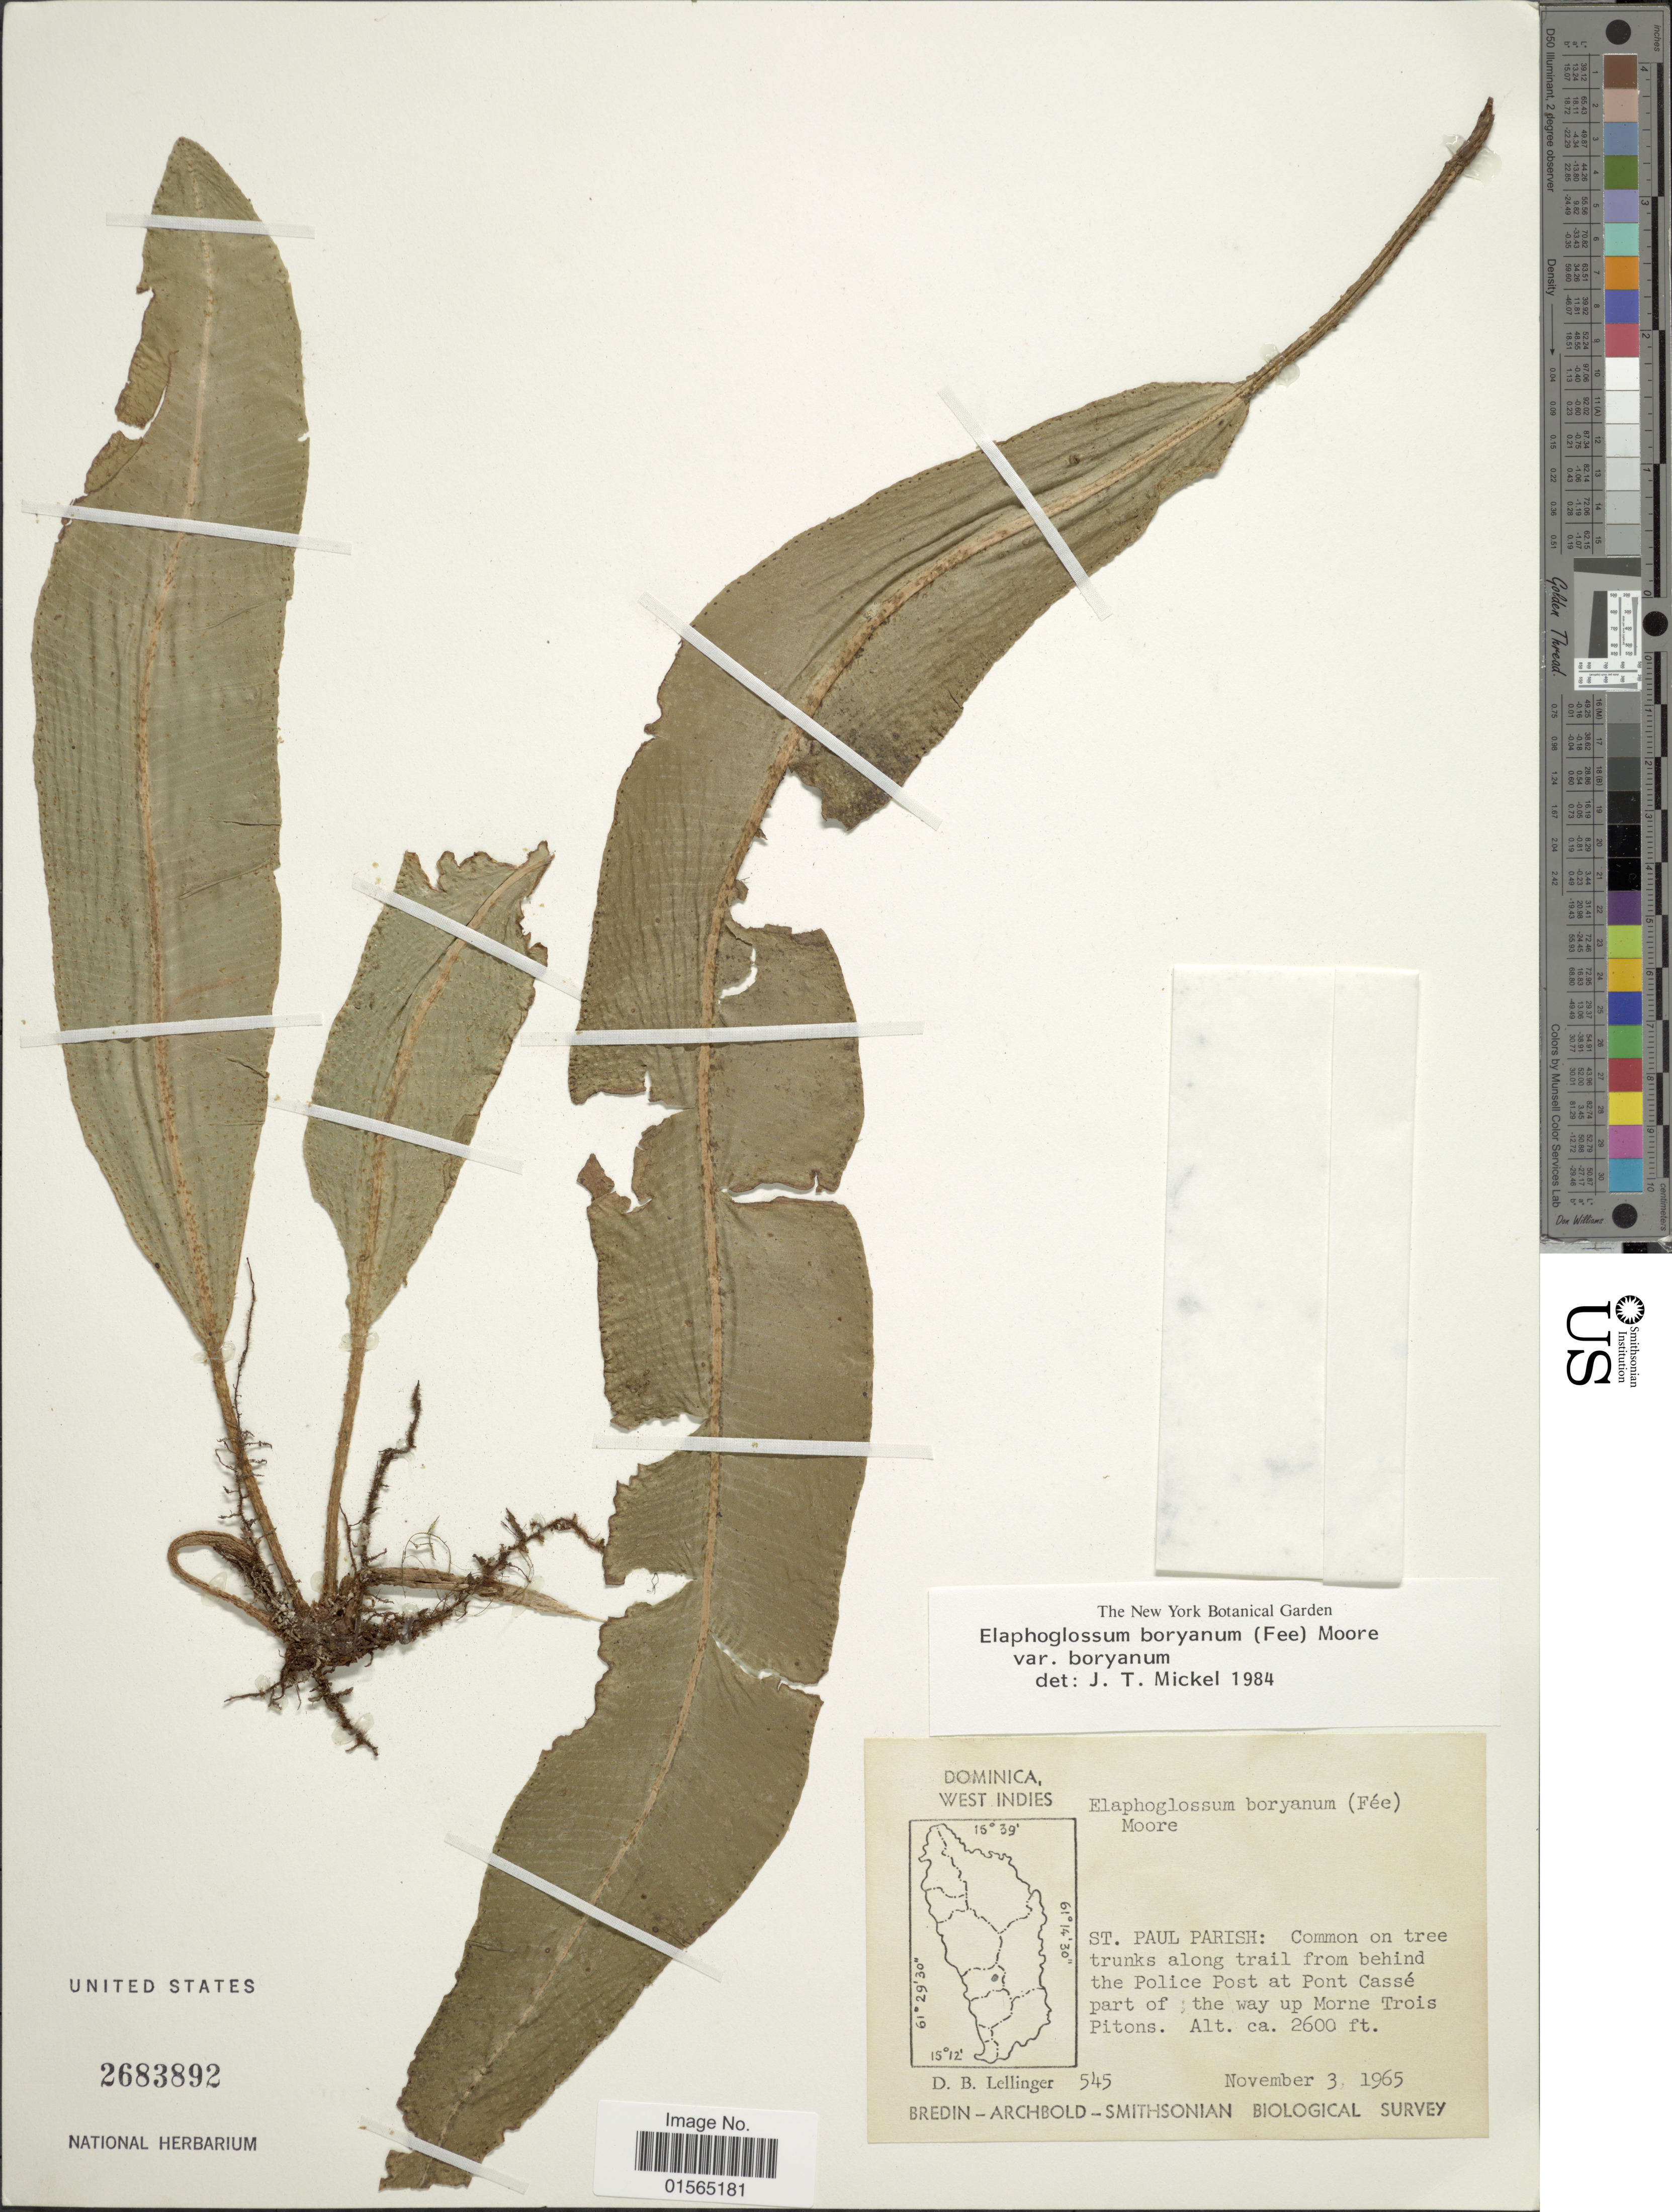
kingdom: Plantae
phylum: Tracheophyta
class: Polypodiopsida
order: Polypodiales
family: Dryopteridaceae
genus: Elaphoglossum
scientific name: Elaphoglossum boryanum var. boryanum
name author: (Fée) T. Moore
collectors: D. B. Lellinger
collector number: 545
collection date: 1965-11-03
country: Dominica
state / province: St. Paul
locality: Common on tree trunks along trail from begind the Police Post at Pont Casse part of the way up Morne Trois Pitons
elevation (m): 792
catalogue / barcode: US 2683892